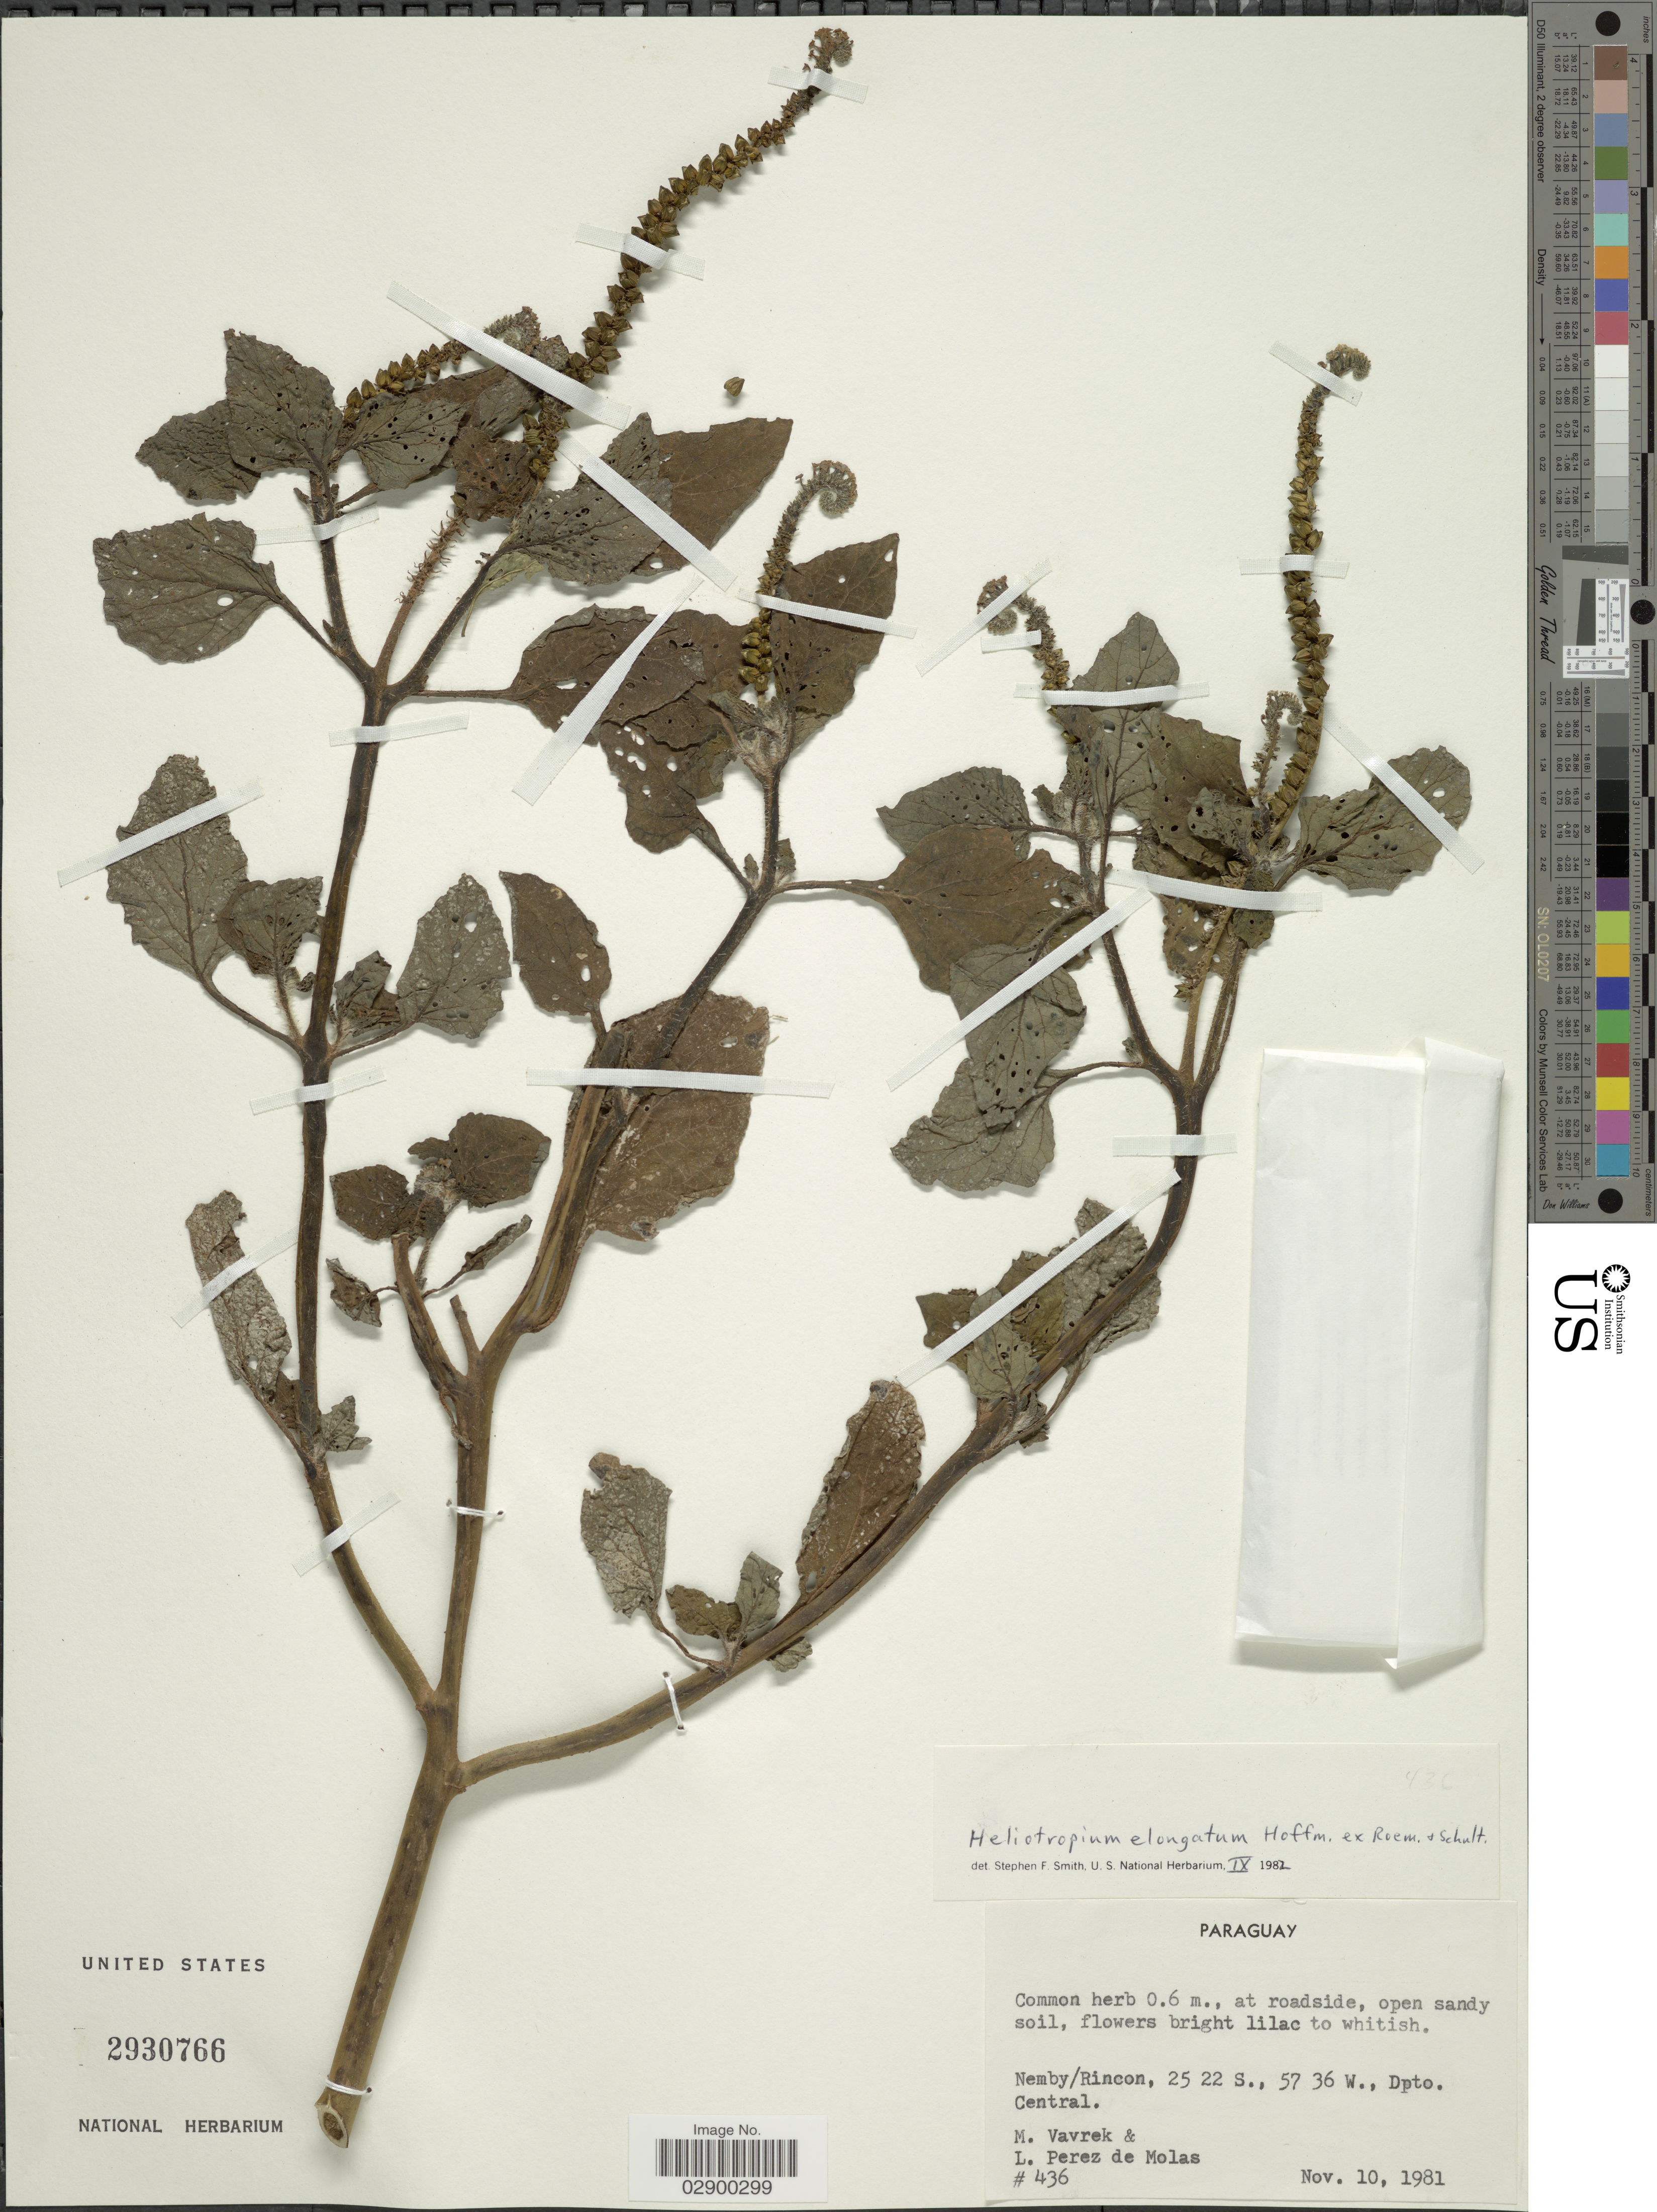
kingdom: Plantae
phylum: Tracheophyta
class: Magnoliopsida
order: Boraginales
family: Heliotropiaceae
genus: Heliotropium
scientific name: Heliotropium elongatum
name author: (Lehm.) Gürke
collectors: M. Vavrek & L. Perez de Molas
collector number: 436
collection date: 1981-11-10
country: Paraguay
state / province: Central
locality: Nemby/Rincon, Dpto. Central.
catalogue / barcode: US 2930766